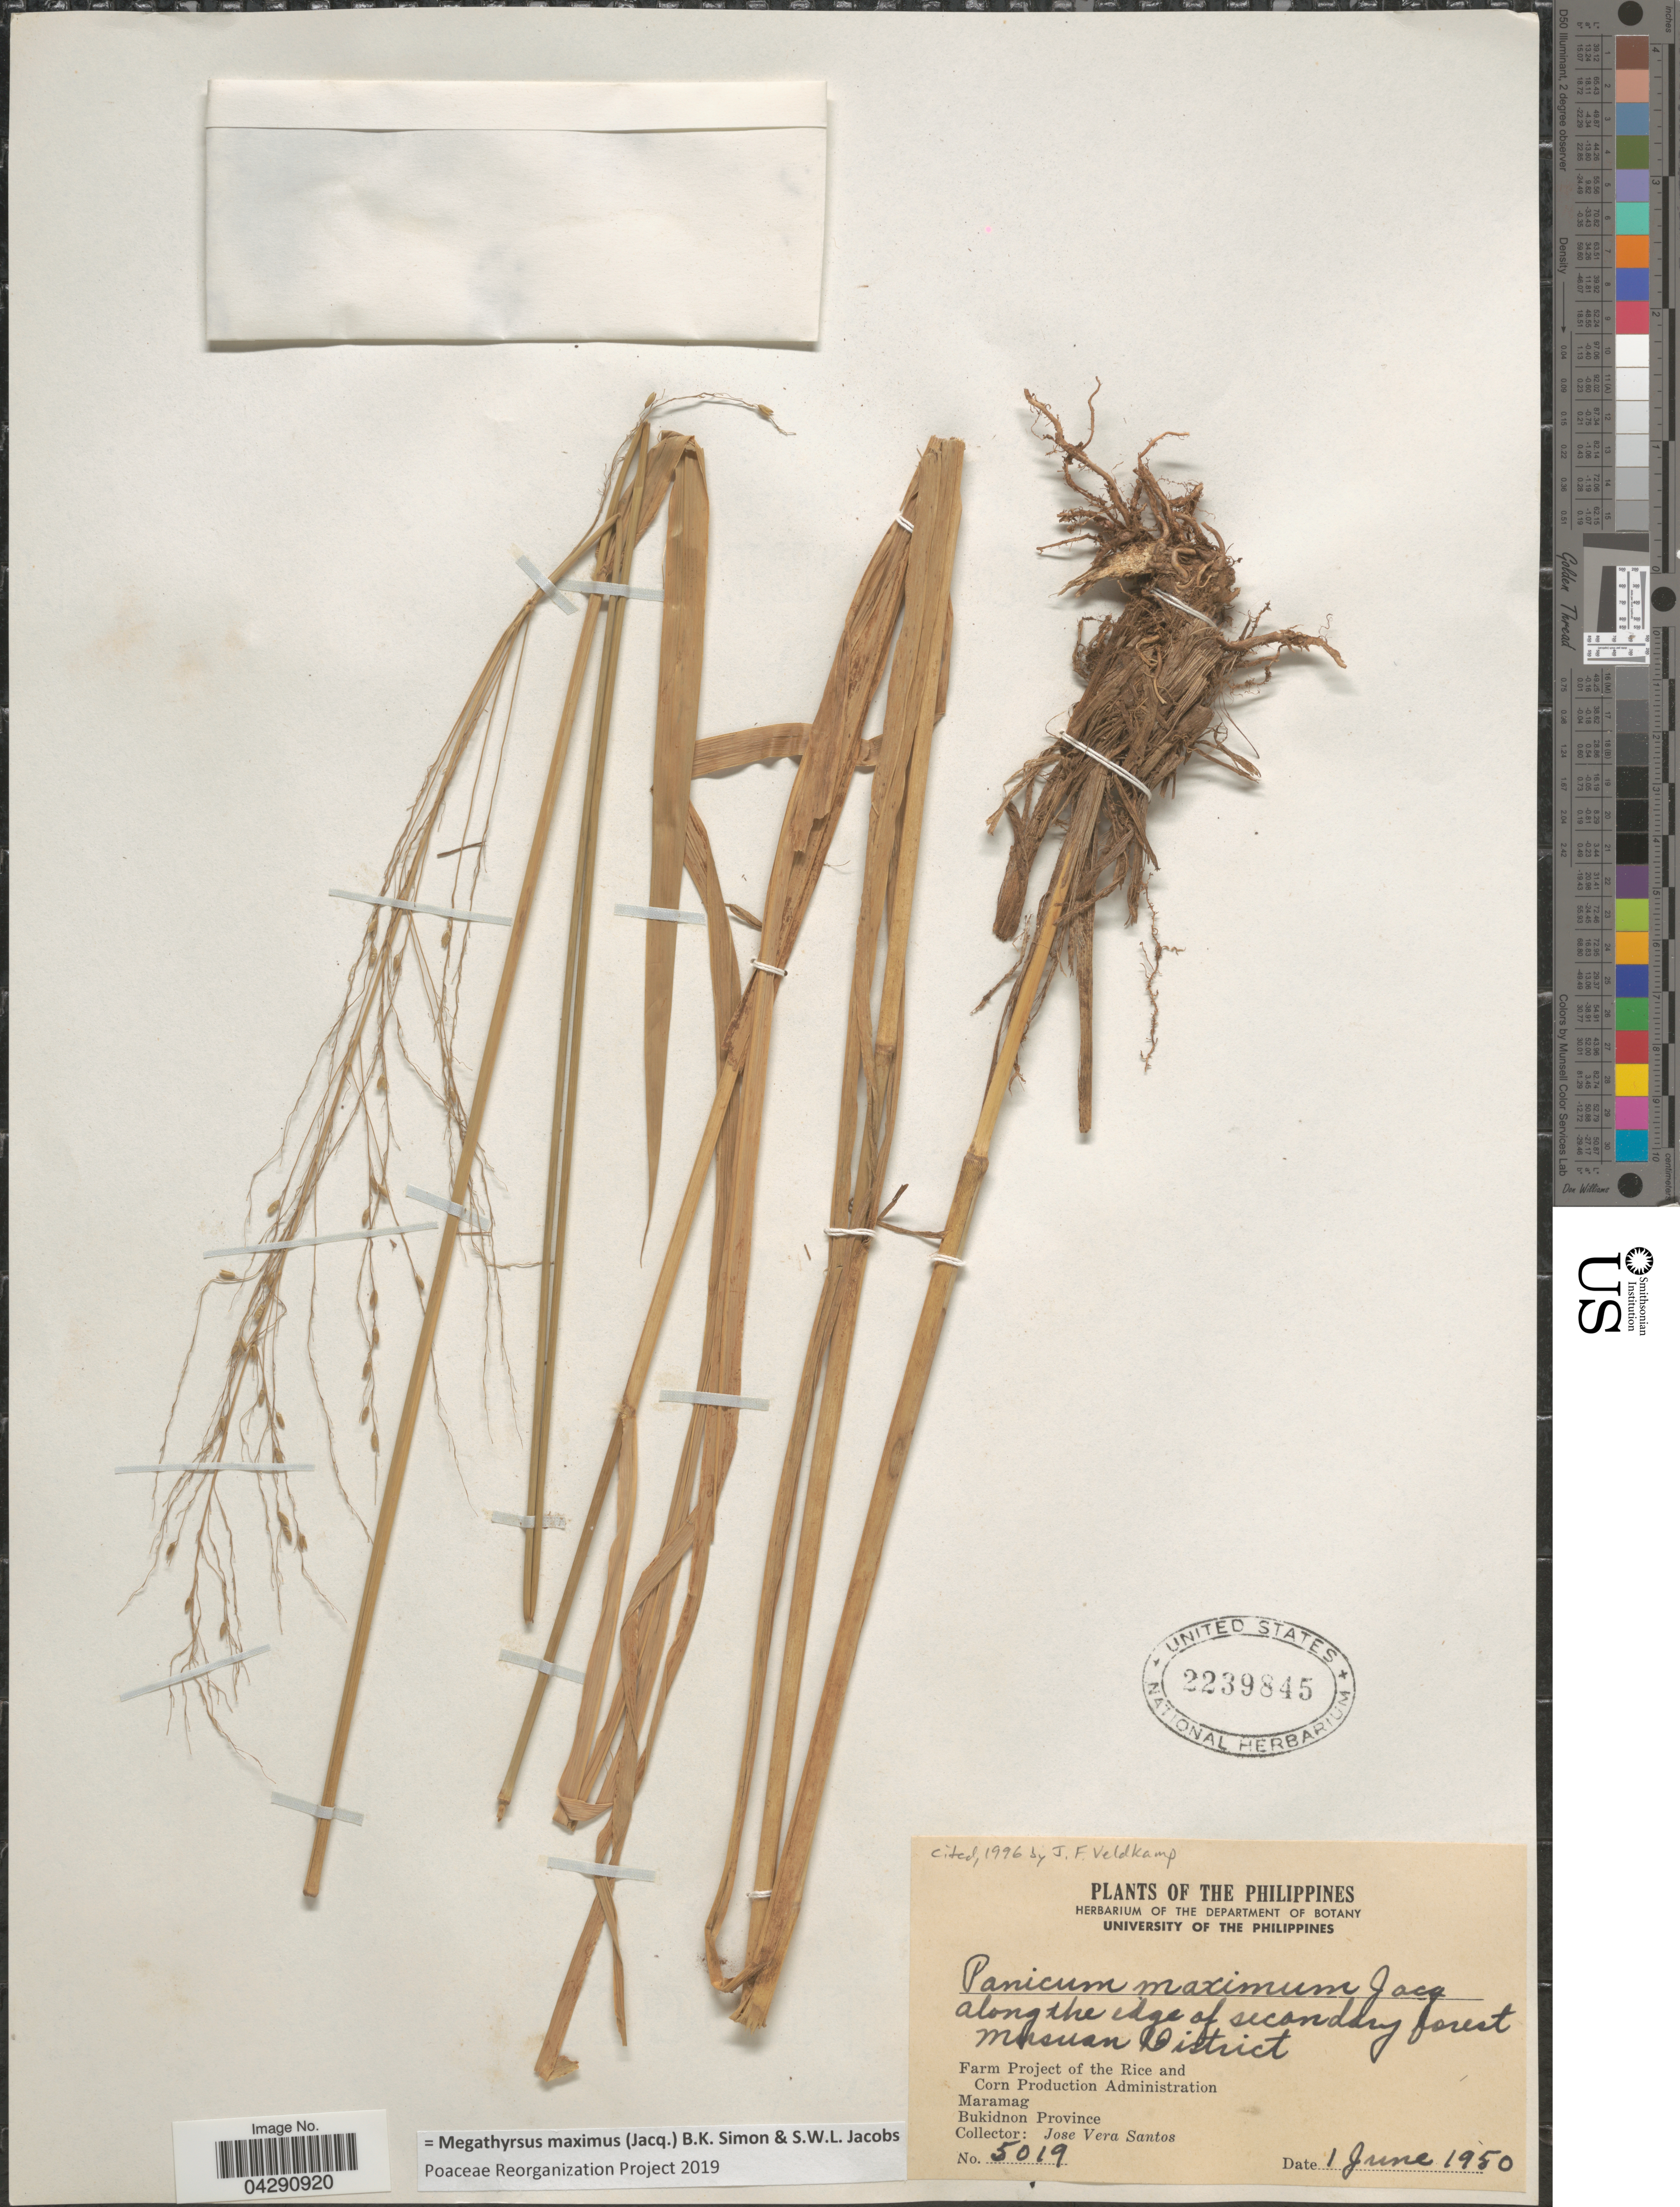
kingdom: Plantae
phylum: Tracheophyta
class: Liliopsida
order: Poales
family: Poaceae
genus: Megathyrsus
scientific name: Megathyrsus maximus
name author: (Jacq.) B.K. Simon & S.W.L. Jacobs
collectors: J. Vera Santos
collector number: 5019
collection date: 1950-06-01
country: Philippines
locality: Musuan District. Farm Project of the Rice and Corn Production Administration. Maramag. Bukidnon Province.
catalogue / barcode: US 2239845